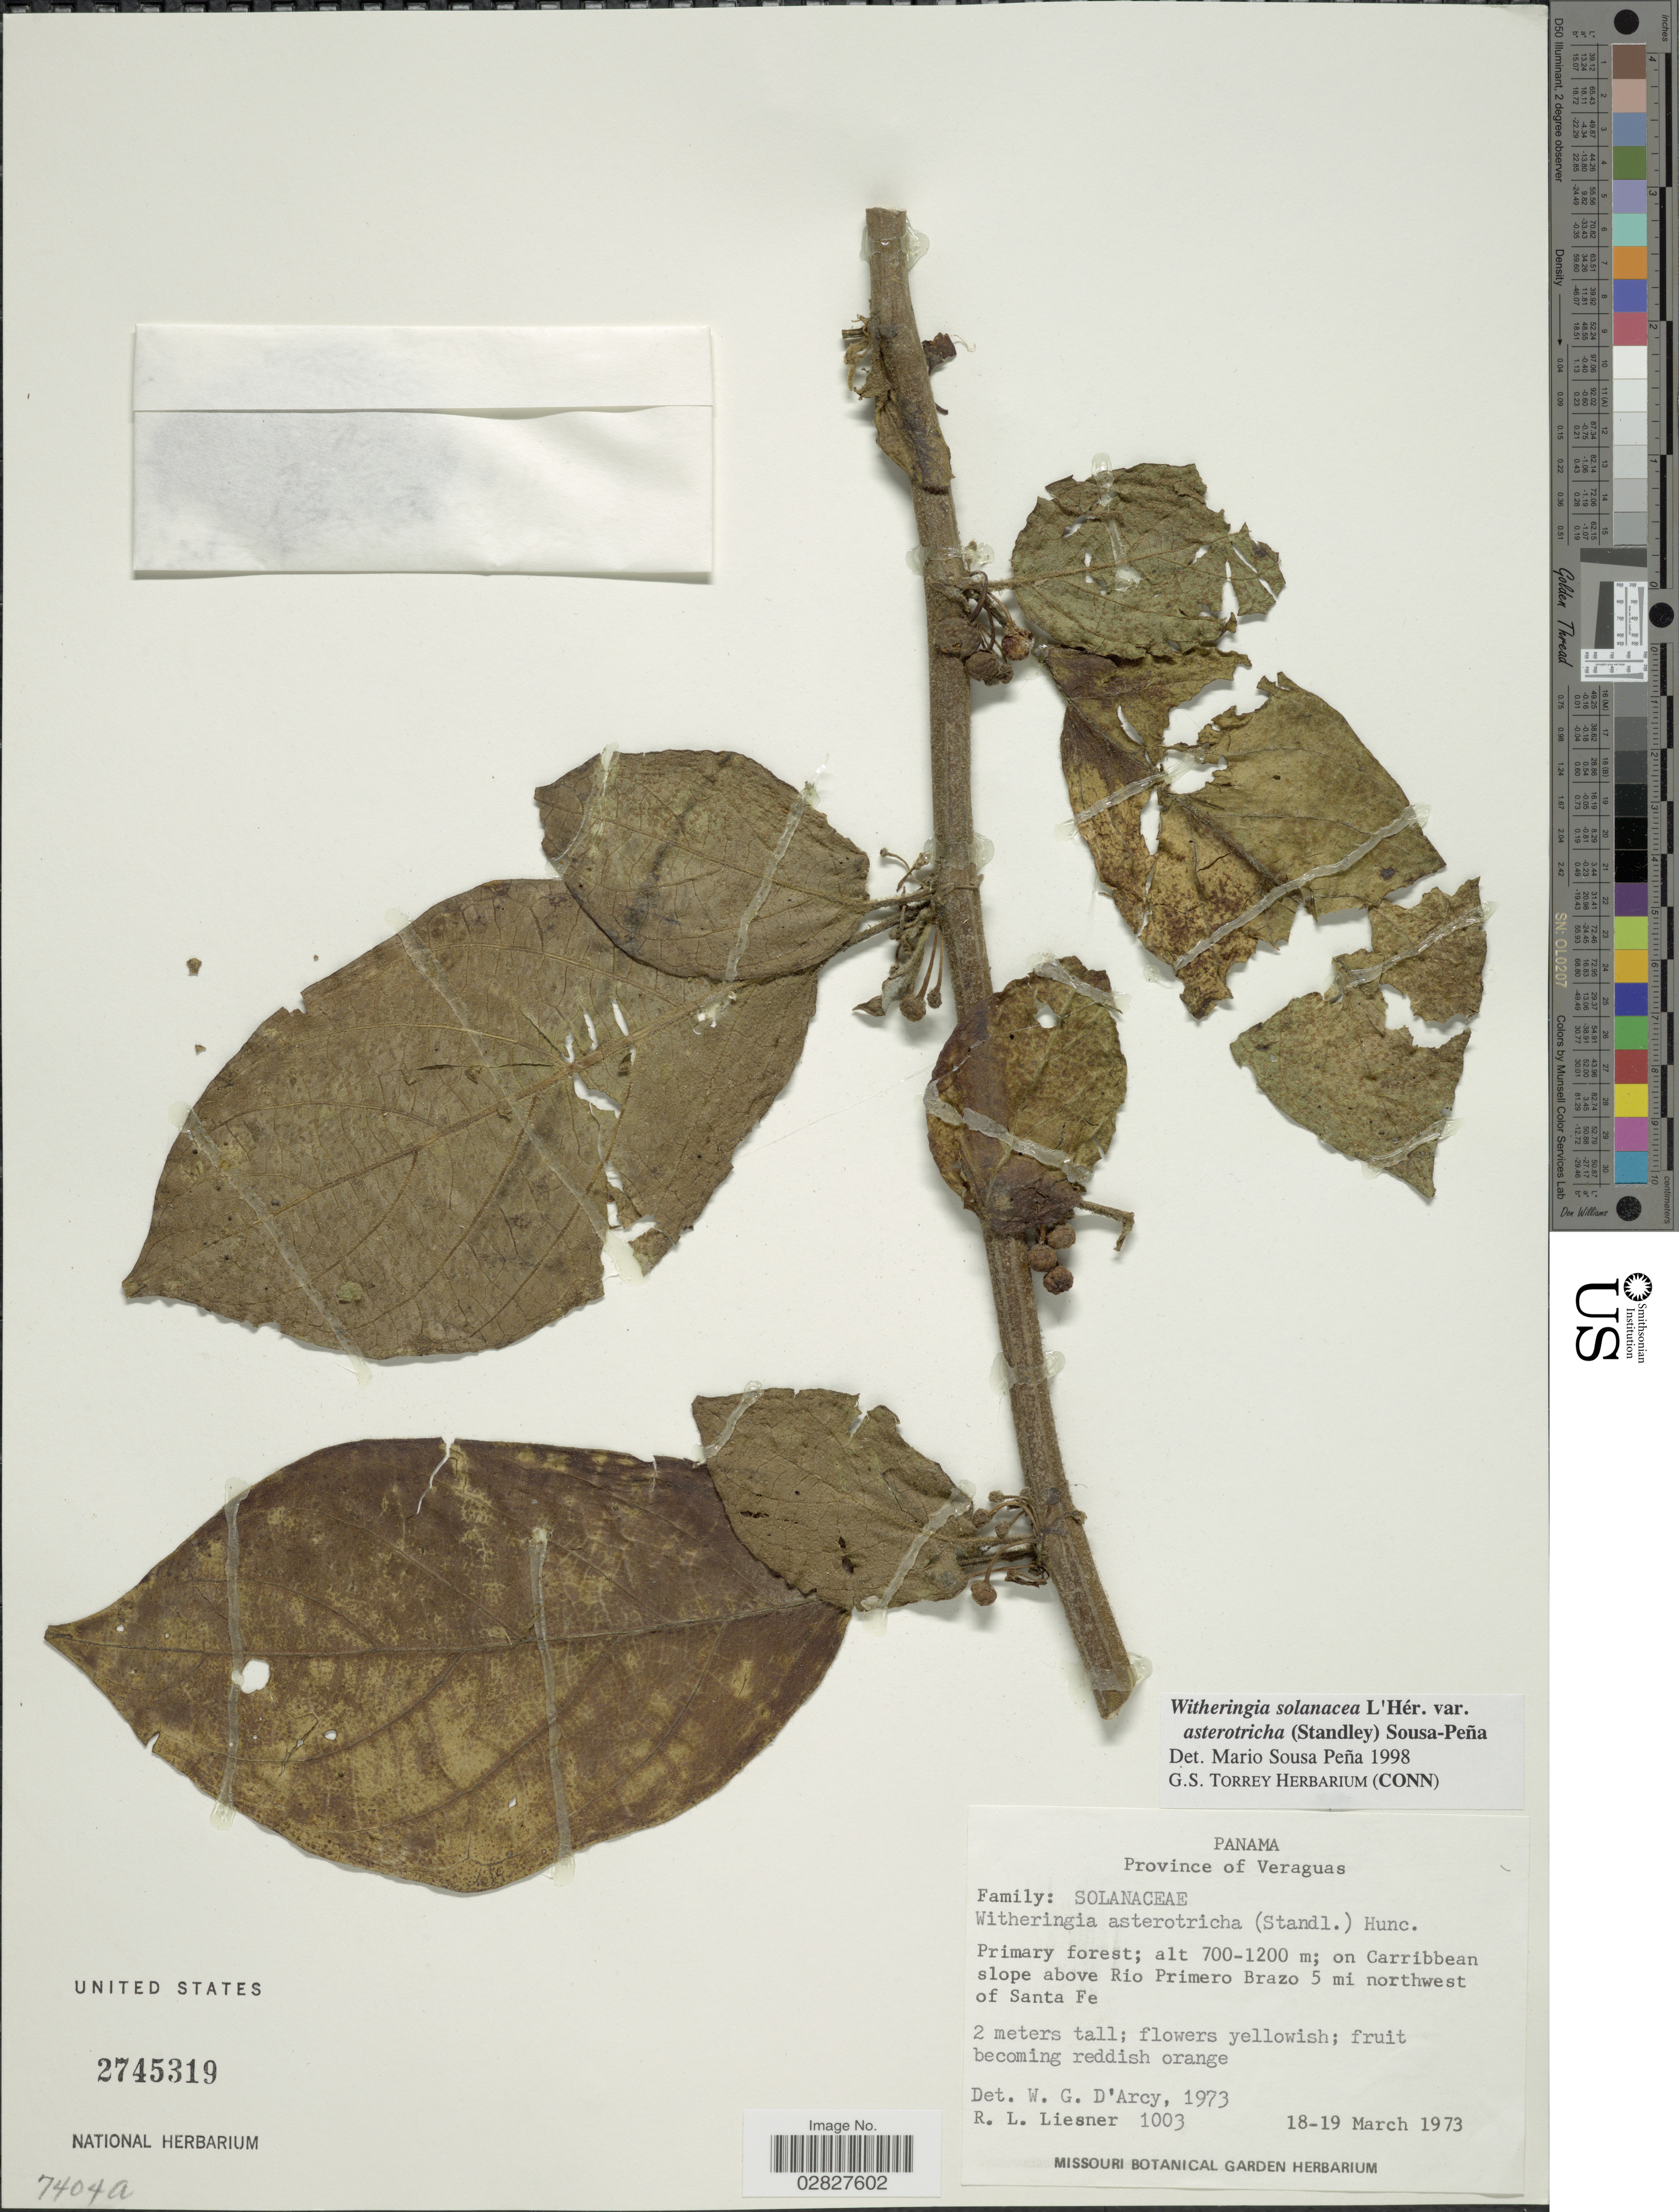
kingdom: Plantae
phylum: Tracheophyta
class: Magnoliopsida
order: Solanales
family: Solanaceae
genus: Witheringia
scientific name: Witheringia solanacea var. asterotricha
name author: (Standl.) Sousa-Peña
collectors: R. L. Liesner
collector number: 1003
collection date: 1973-03-18/1973-03-19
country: Panama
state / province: Veraguas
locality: Primary forest on Caribbean slope above Rio Primero Brazo 5 mi northwest of Santa Fe.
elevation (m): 700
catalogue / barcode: US 2745319